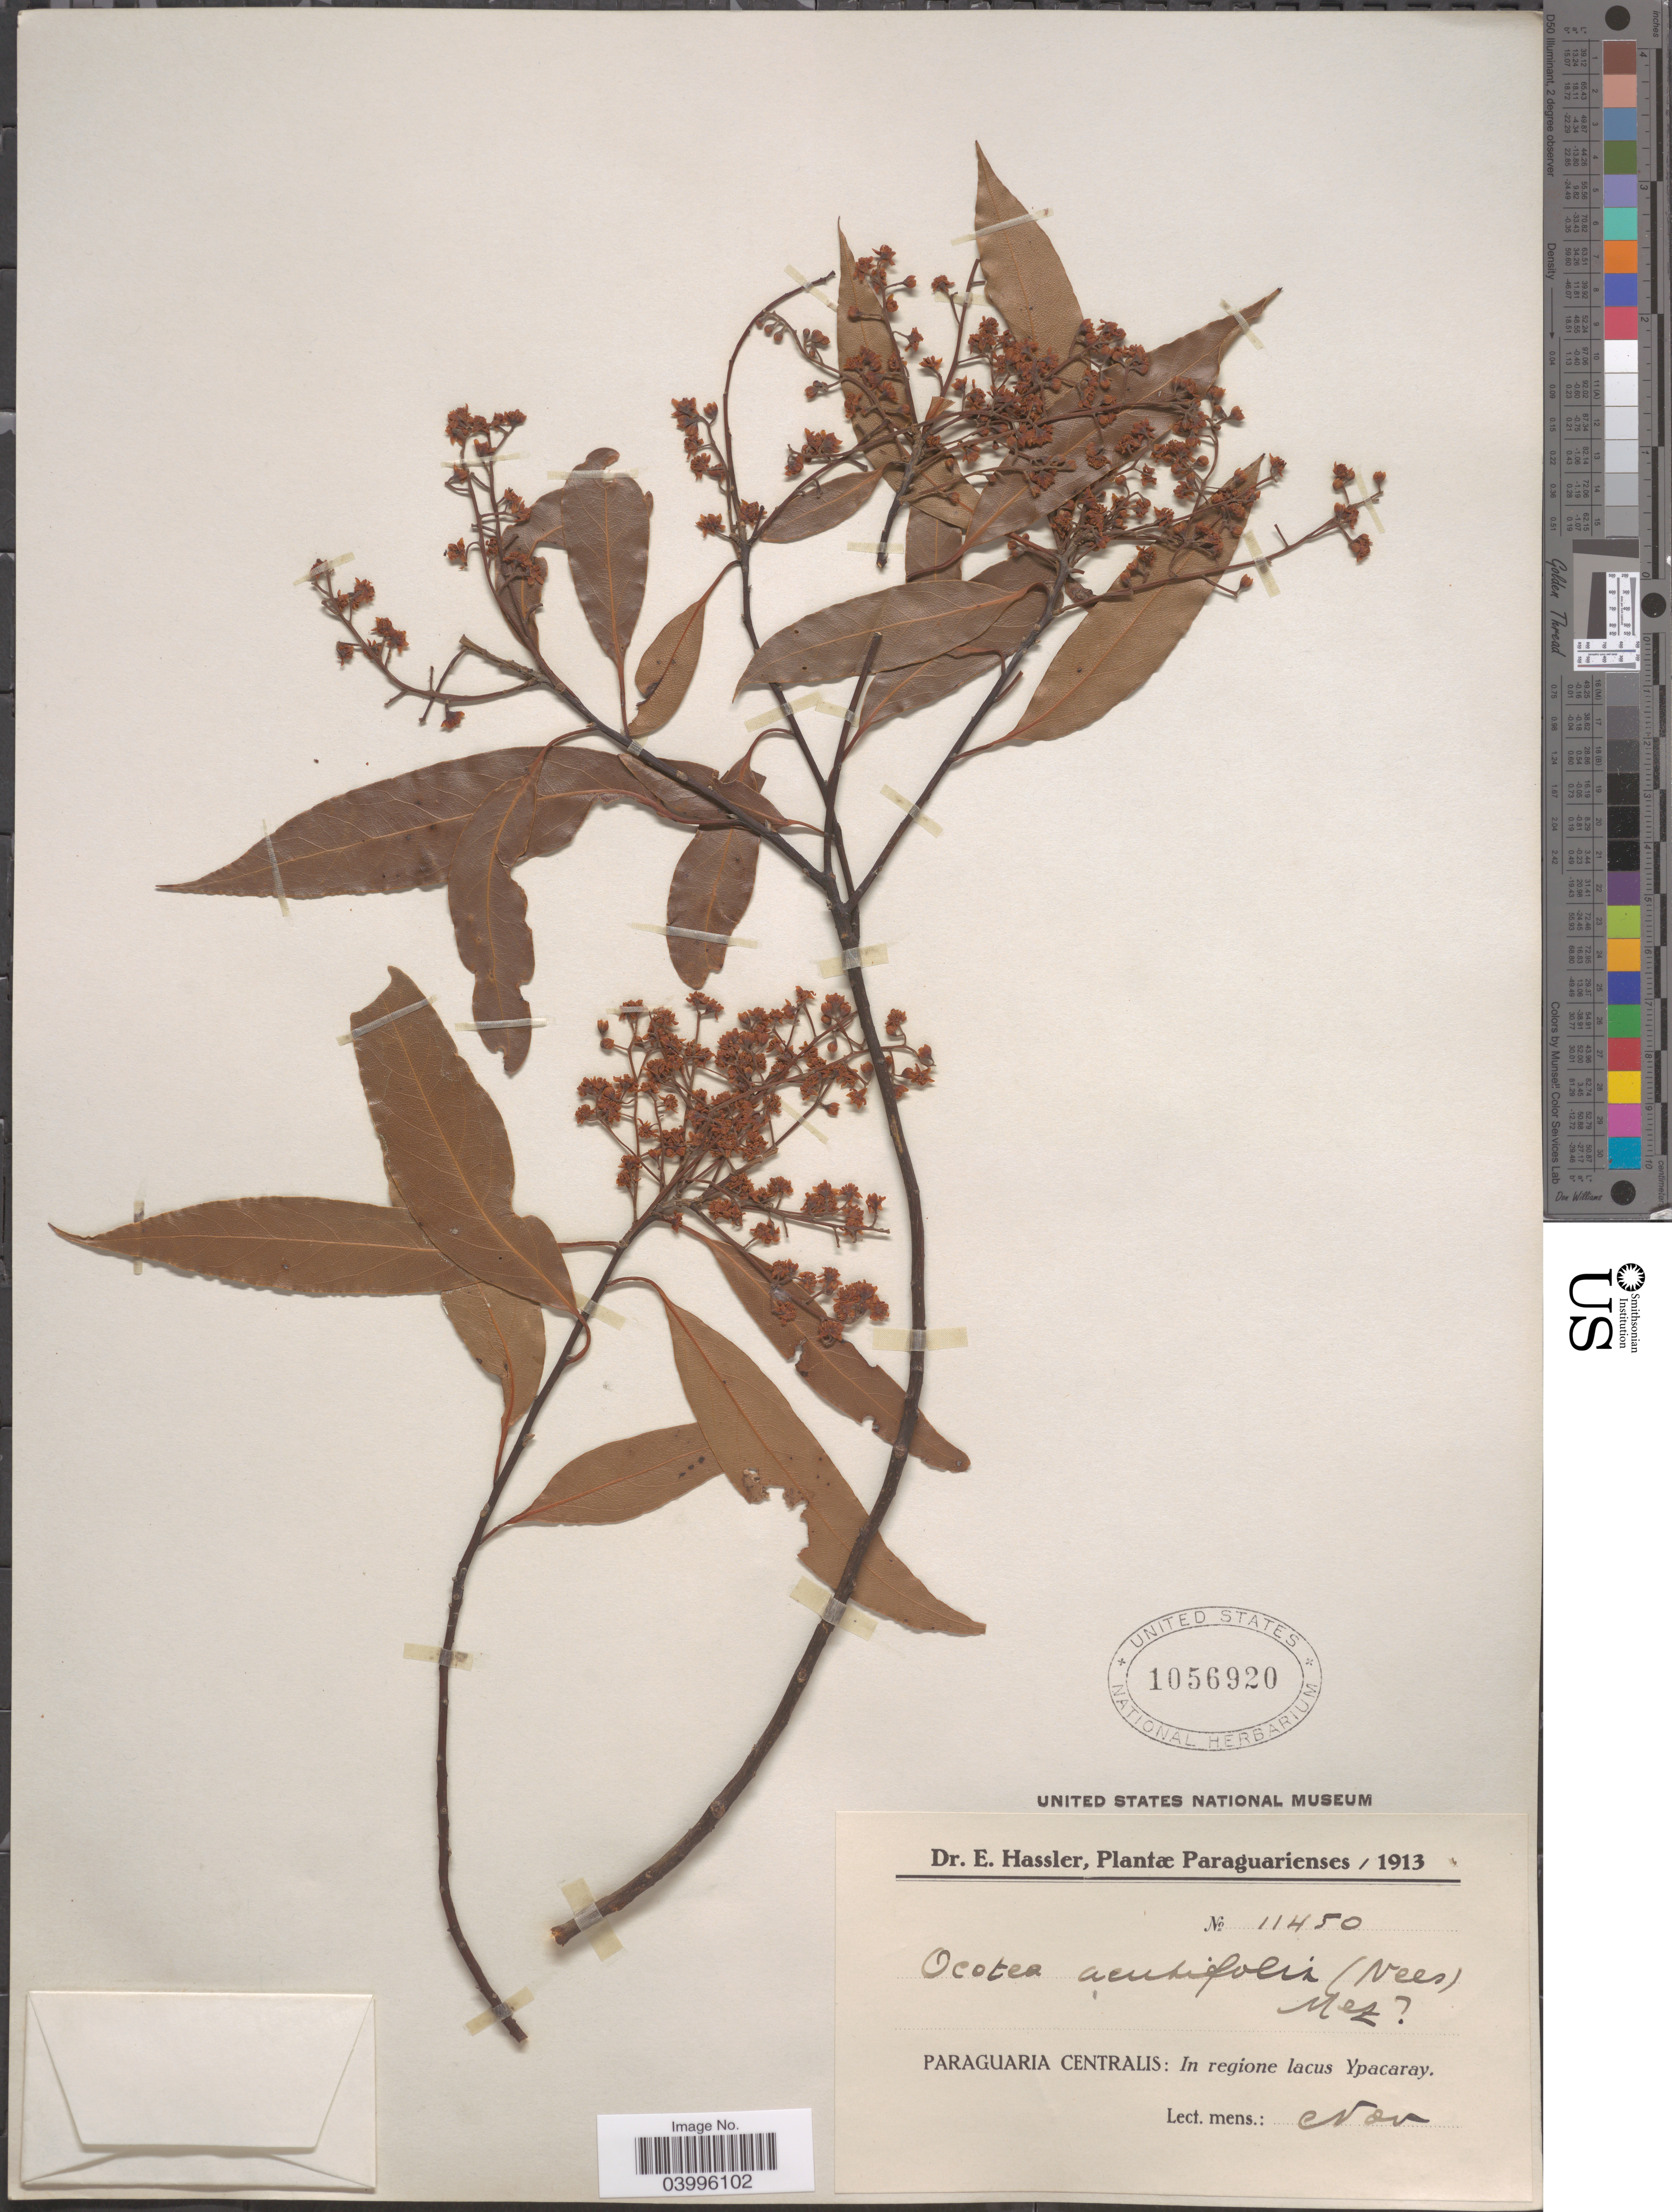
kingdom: Plantae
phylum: Tracheophyta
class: Magnoliopsida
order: Laurales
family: Lauraceae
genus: Ocotea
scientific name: Ocotea acutifolia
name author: (Nees) Mez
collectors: E. Hassler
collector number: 11450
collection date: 1913-11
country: Paraguay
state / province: Central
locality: Paraguaria Centralis: In regione lacus Ypacaray.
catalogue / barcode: US 1056920